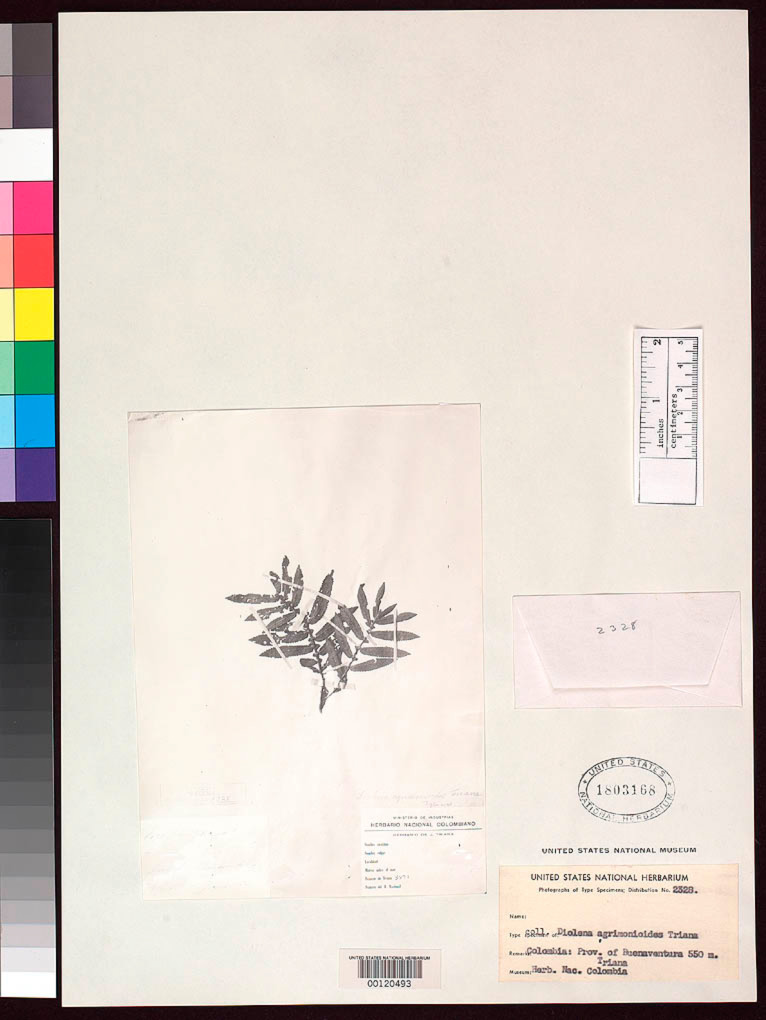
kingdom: Plantae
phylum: Tracheophyta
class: Magnoliopsida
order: Myrtales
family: Melastomataceae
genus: Diolena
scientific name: Diolena agrimonioides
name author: Triana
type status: Type Collection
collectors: J. J. Triana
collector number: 2328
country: Colombia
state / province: Valle del Cauca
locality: Buena Ventura.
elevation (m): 550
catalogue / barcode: US 1803168